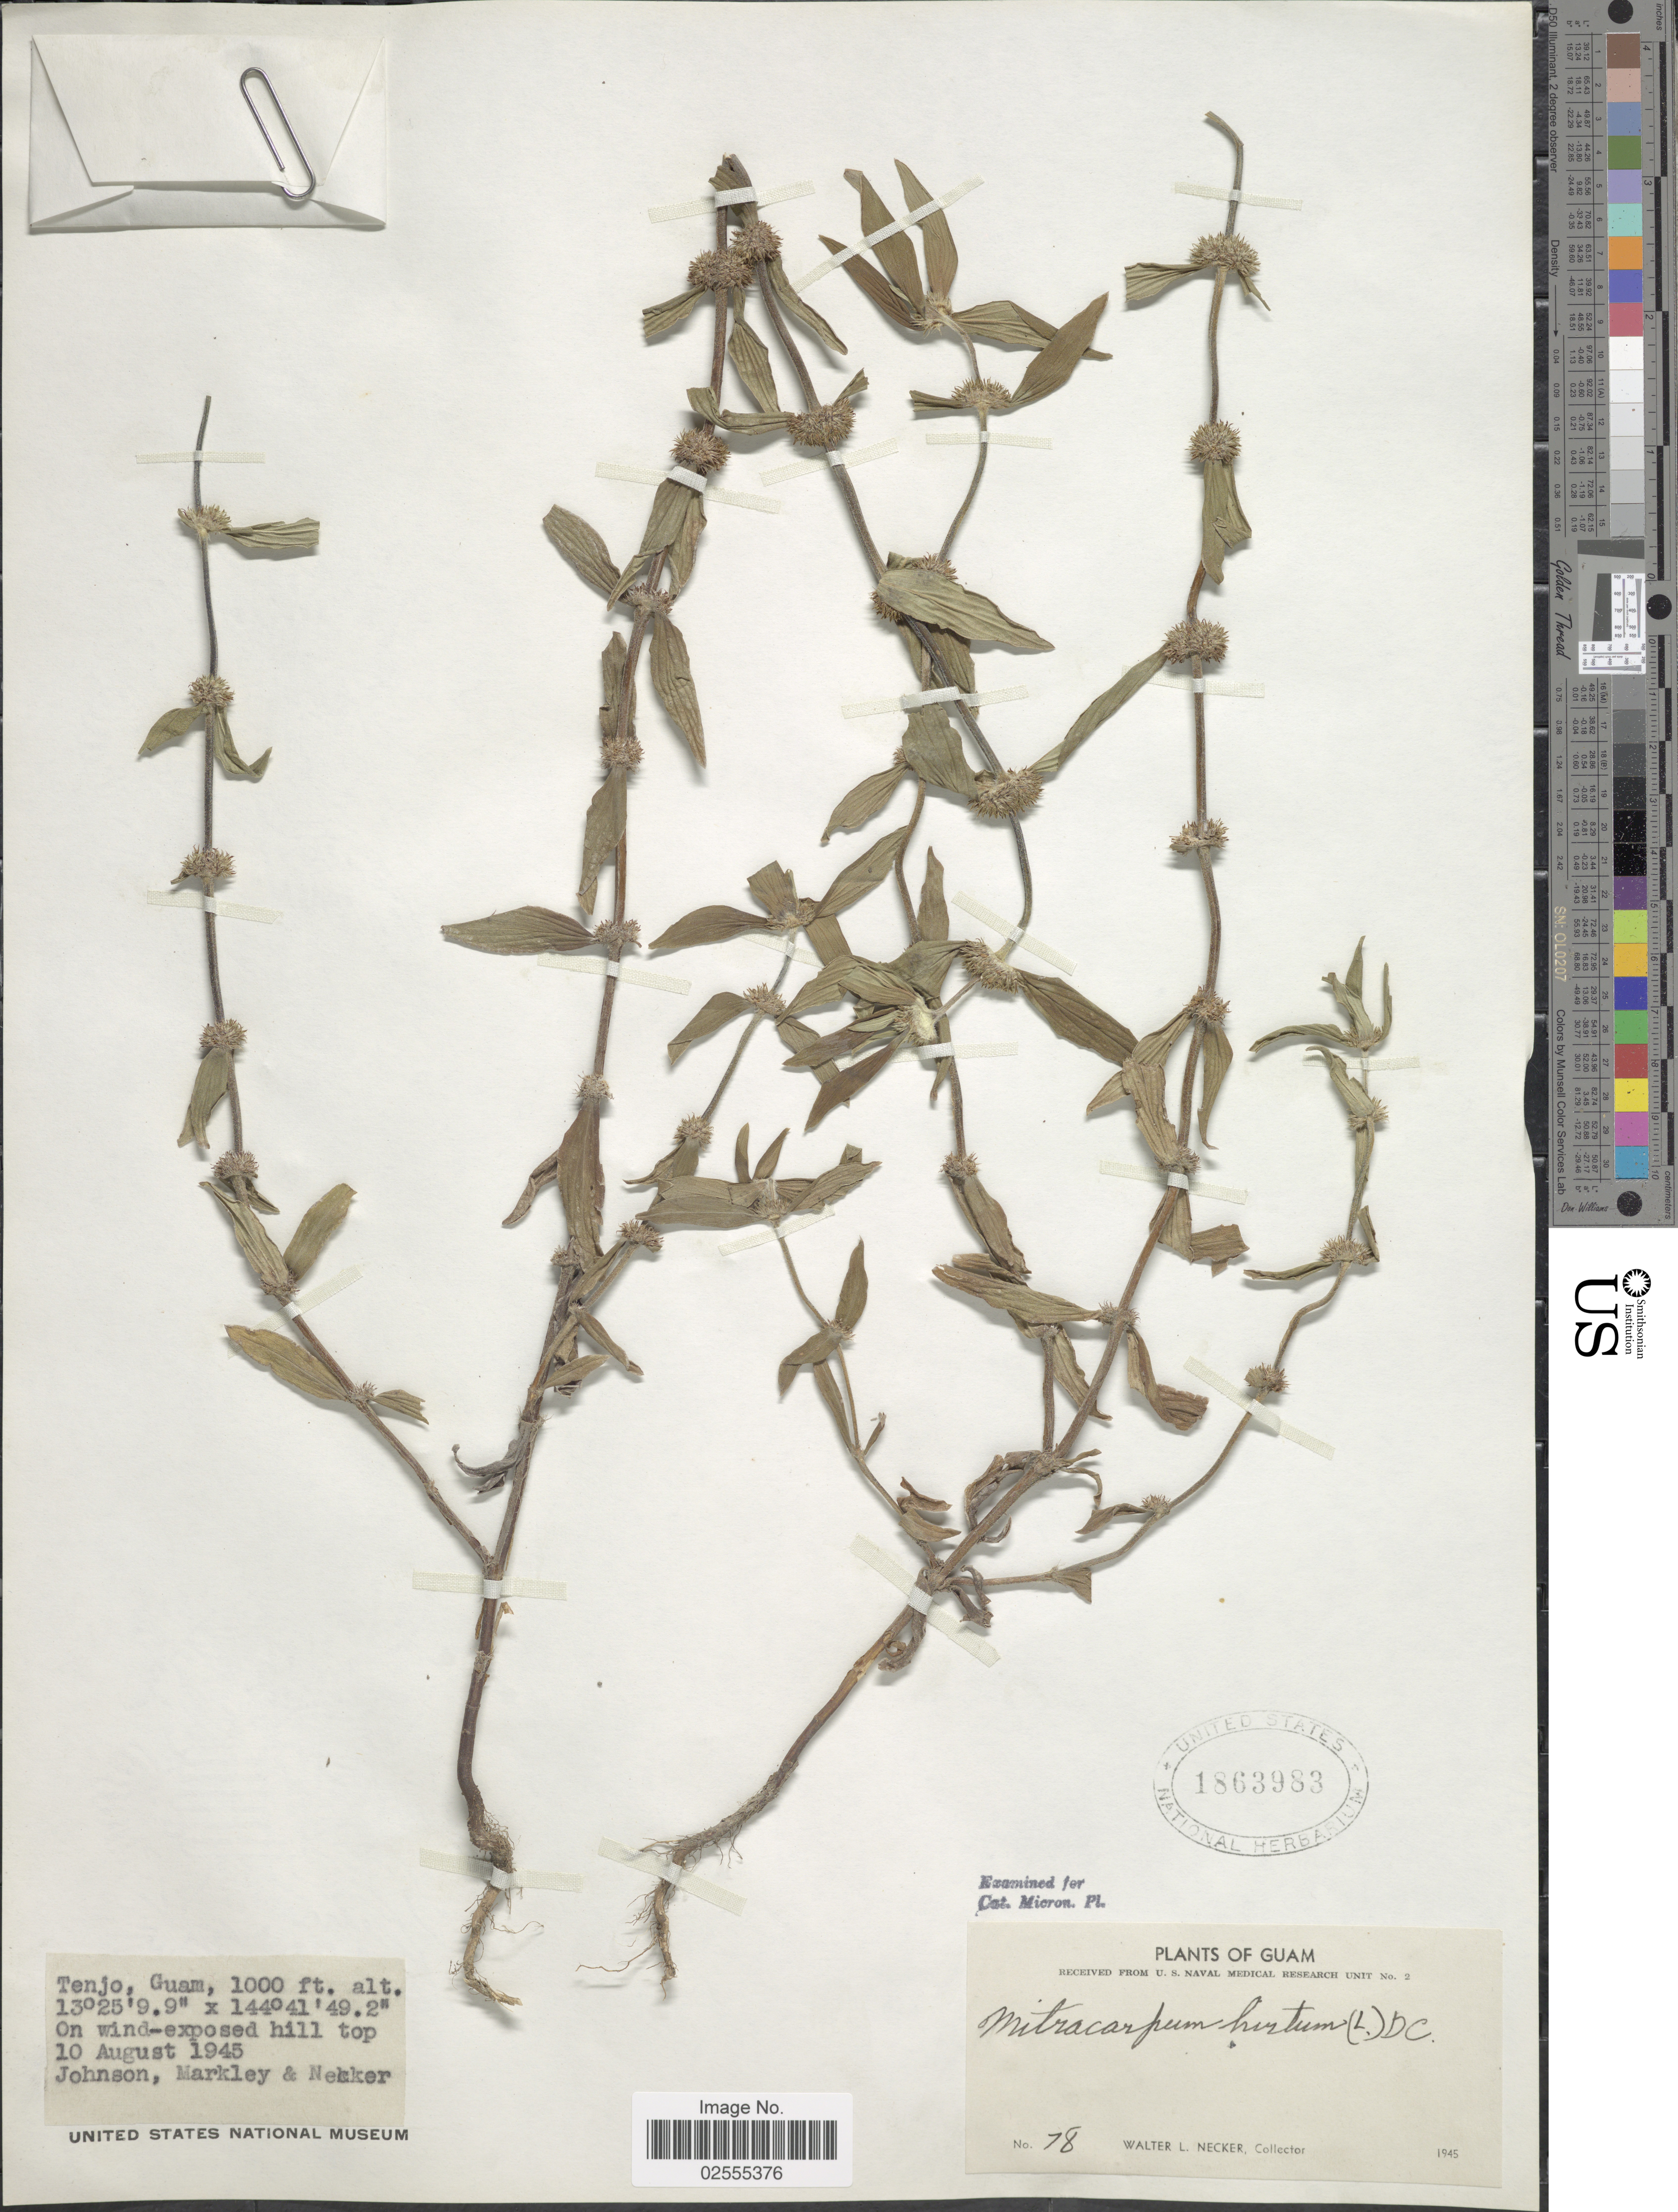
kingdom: Plantae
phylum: Tracheophyta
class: Magnoliopsida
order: Gentianales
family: Rubiaceae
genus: Mitracarpus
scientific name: Mitracarpus hirtus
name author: (L.) DC.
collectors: -- Johnson, Markley & W. L. Necker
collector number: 78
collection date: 1945-08-10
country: Guam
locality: Tenjo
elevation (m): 305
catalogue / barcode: US 1863983